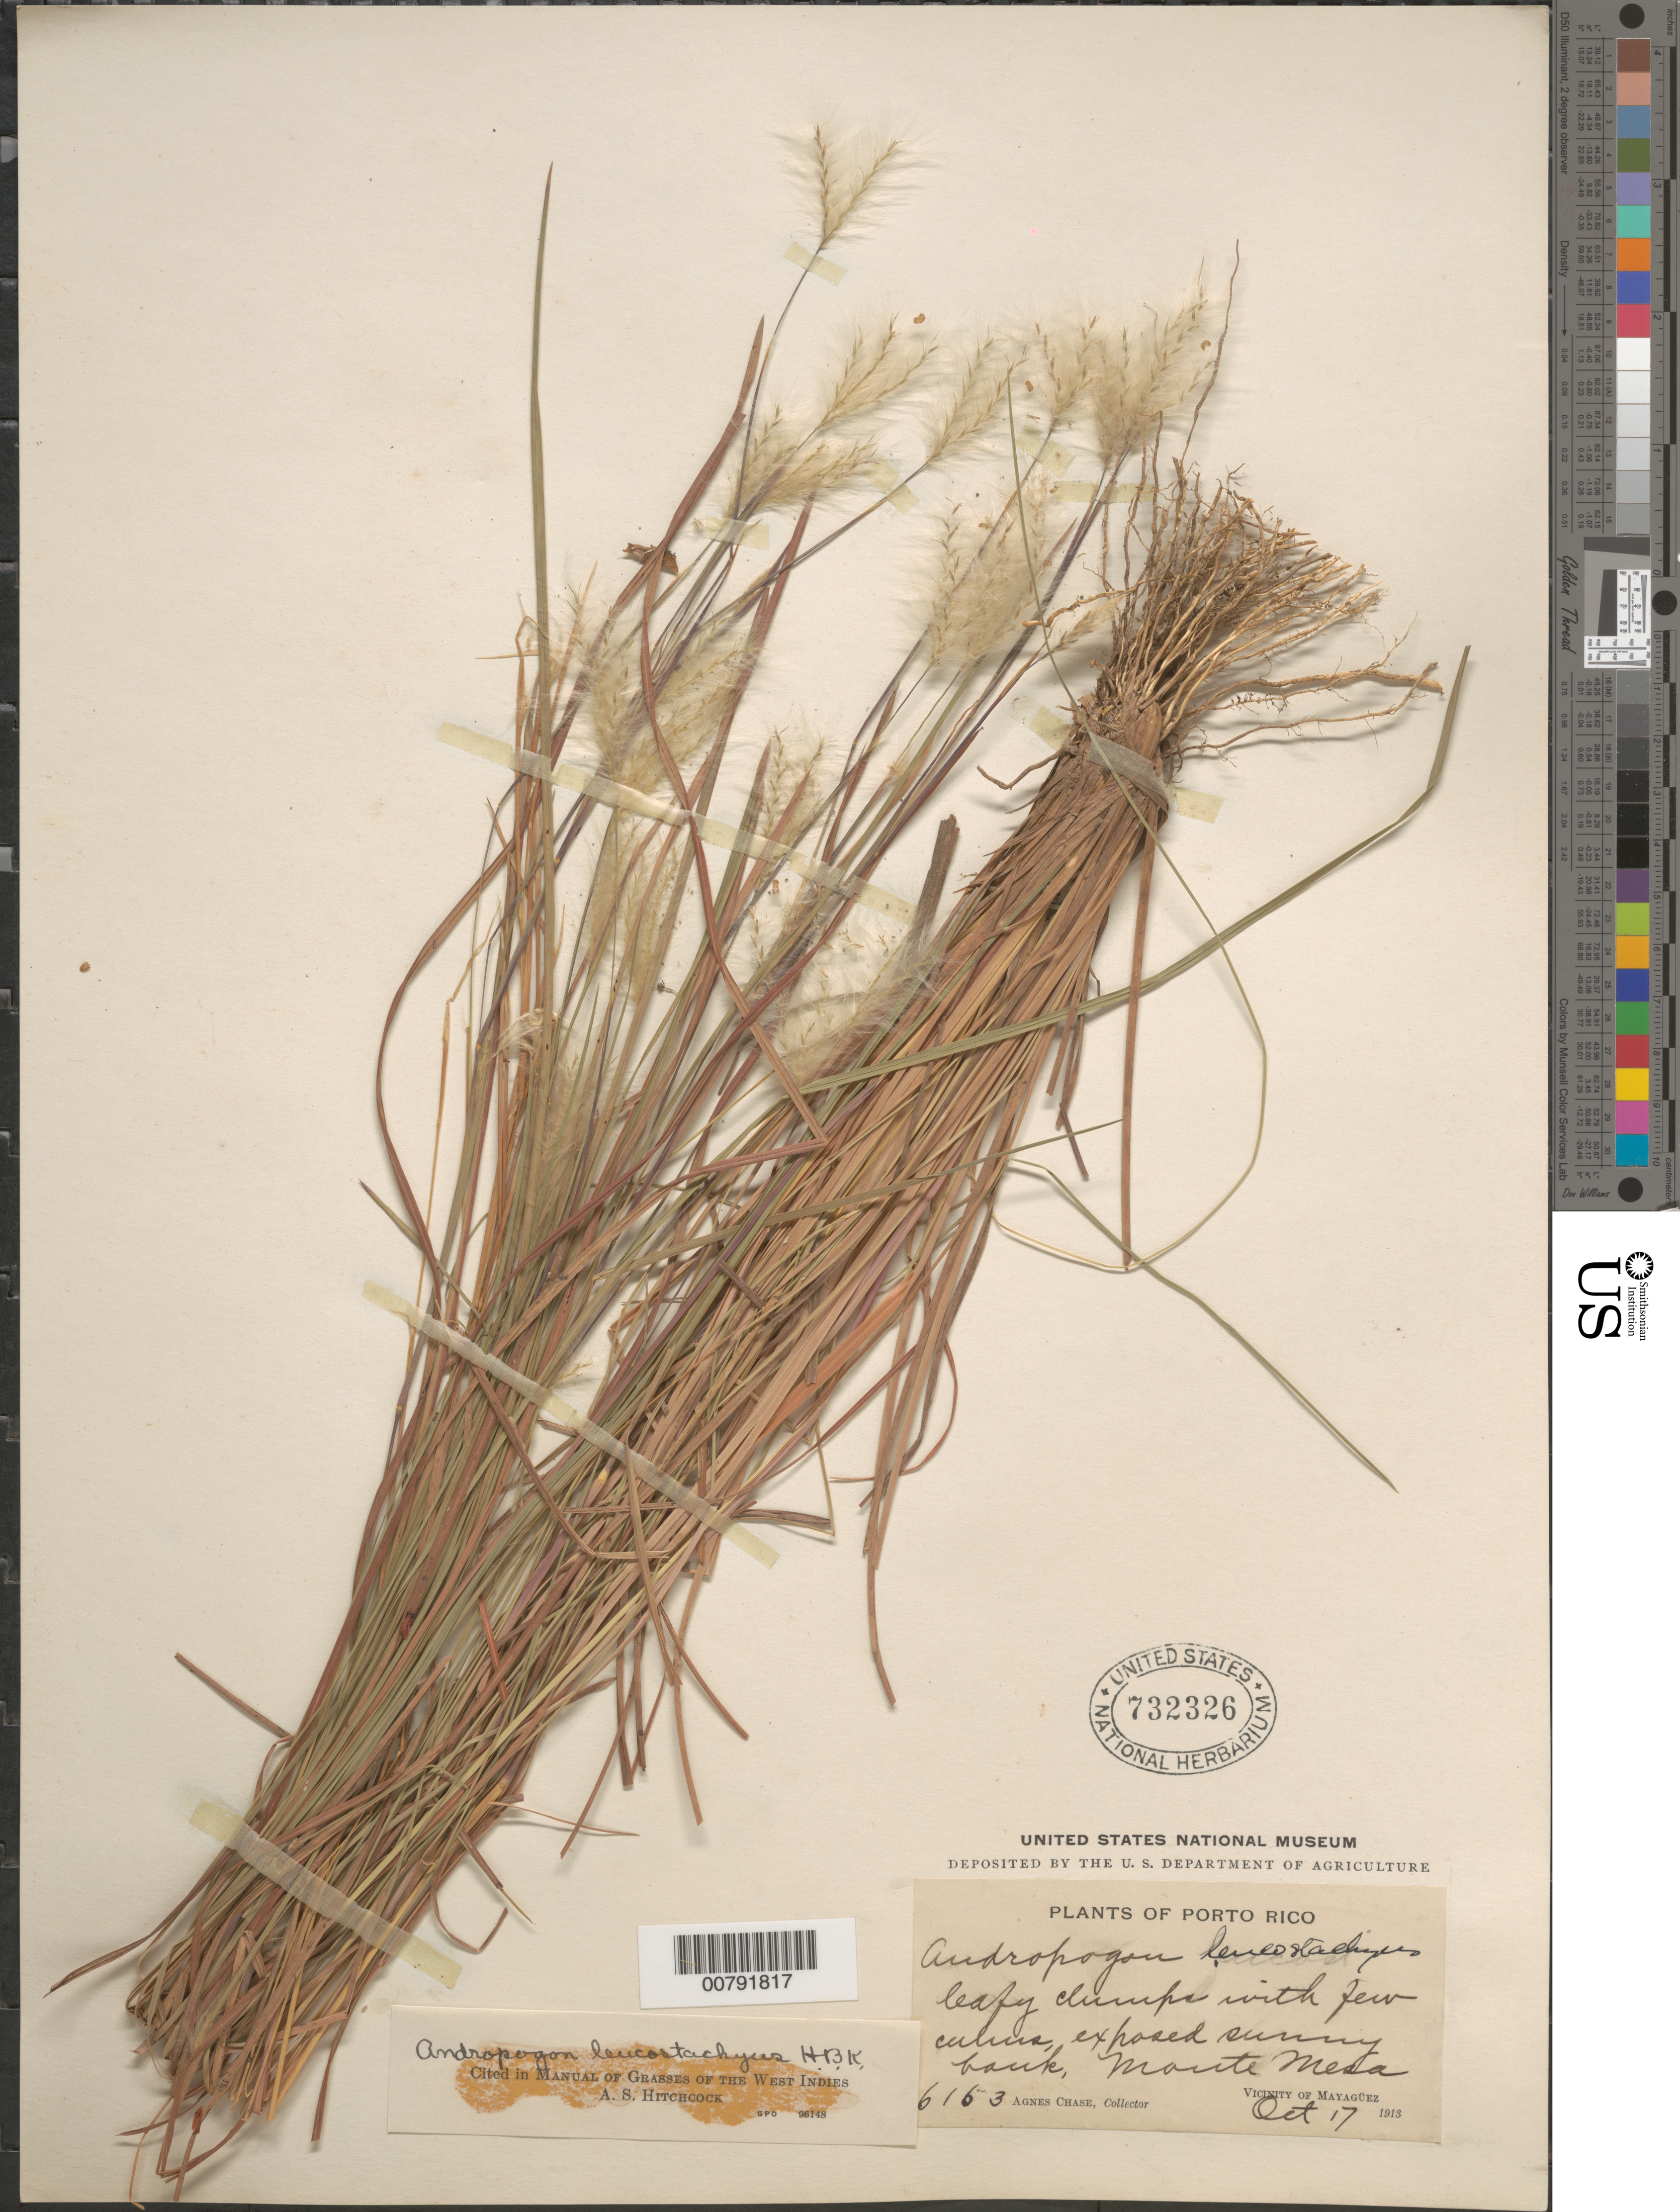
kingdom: Plantae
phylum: Tracheophyta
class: Liliopsida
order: Poales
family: Poaceae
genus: Andropogon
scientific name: Andropogon leucostachyus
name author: Kunth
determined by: Hitchcock, Albert S.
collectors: A. Chase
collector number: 6153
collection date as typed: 17 Oct 1913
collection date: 1913-10-17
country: Puerto Rico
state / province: Mayagüez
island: Puerto Rico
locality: Mayaguez vicinity, Monte Mesa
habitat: Exposed sunny banks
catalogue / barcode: US 732326